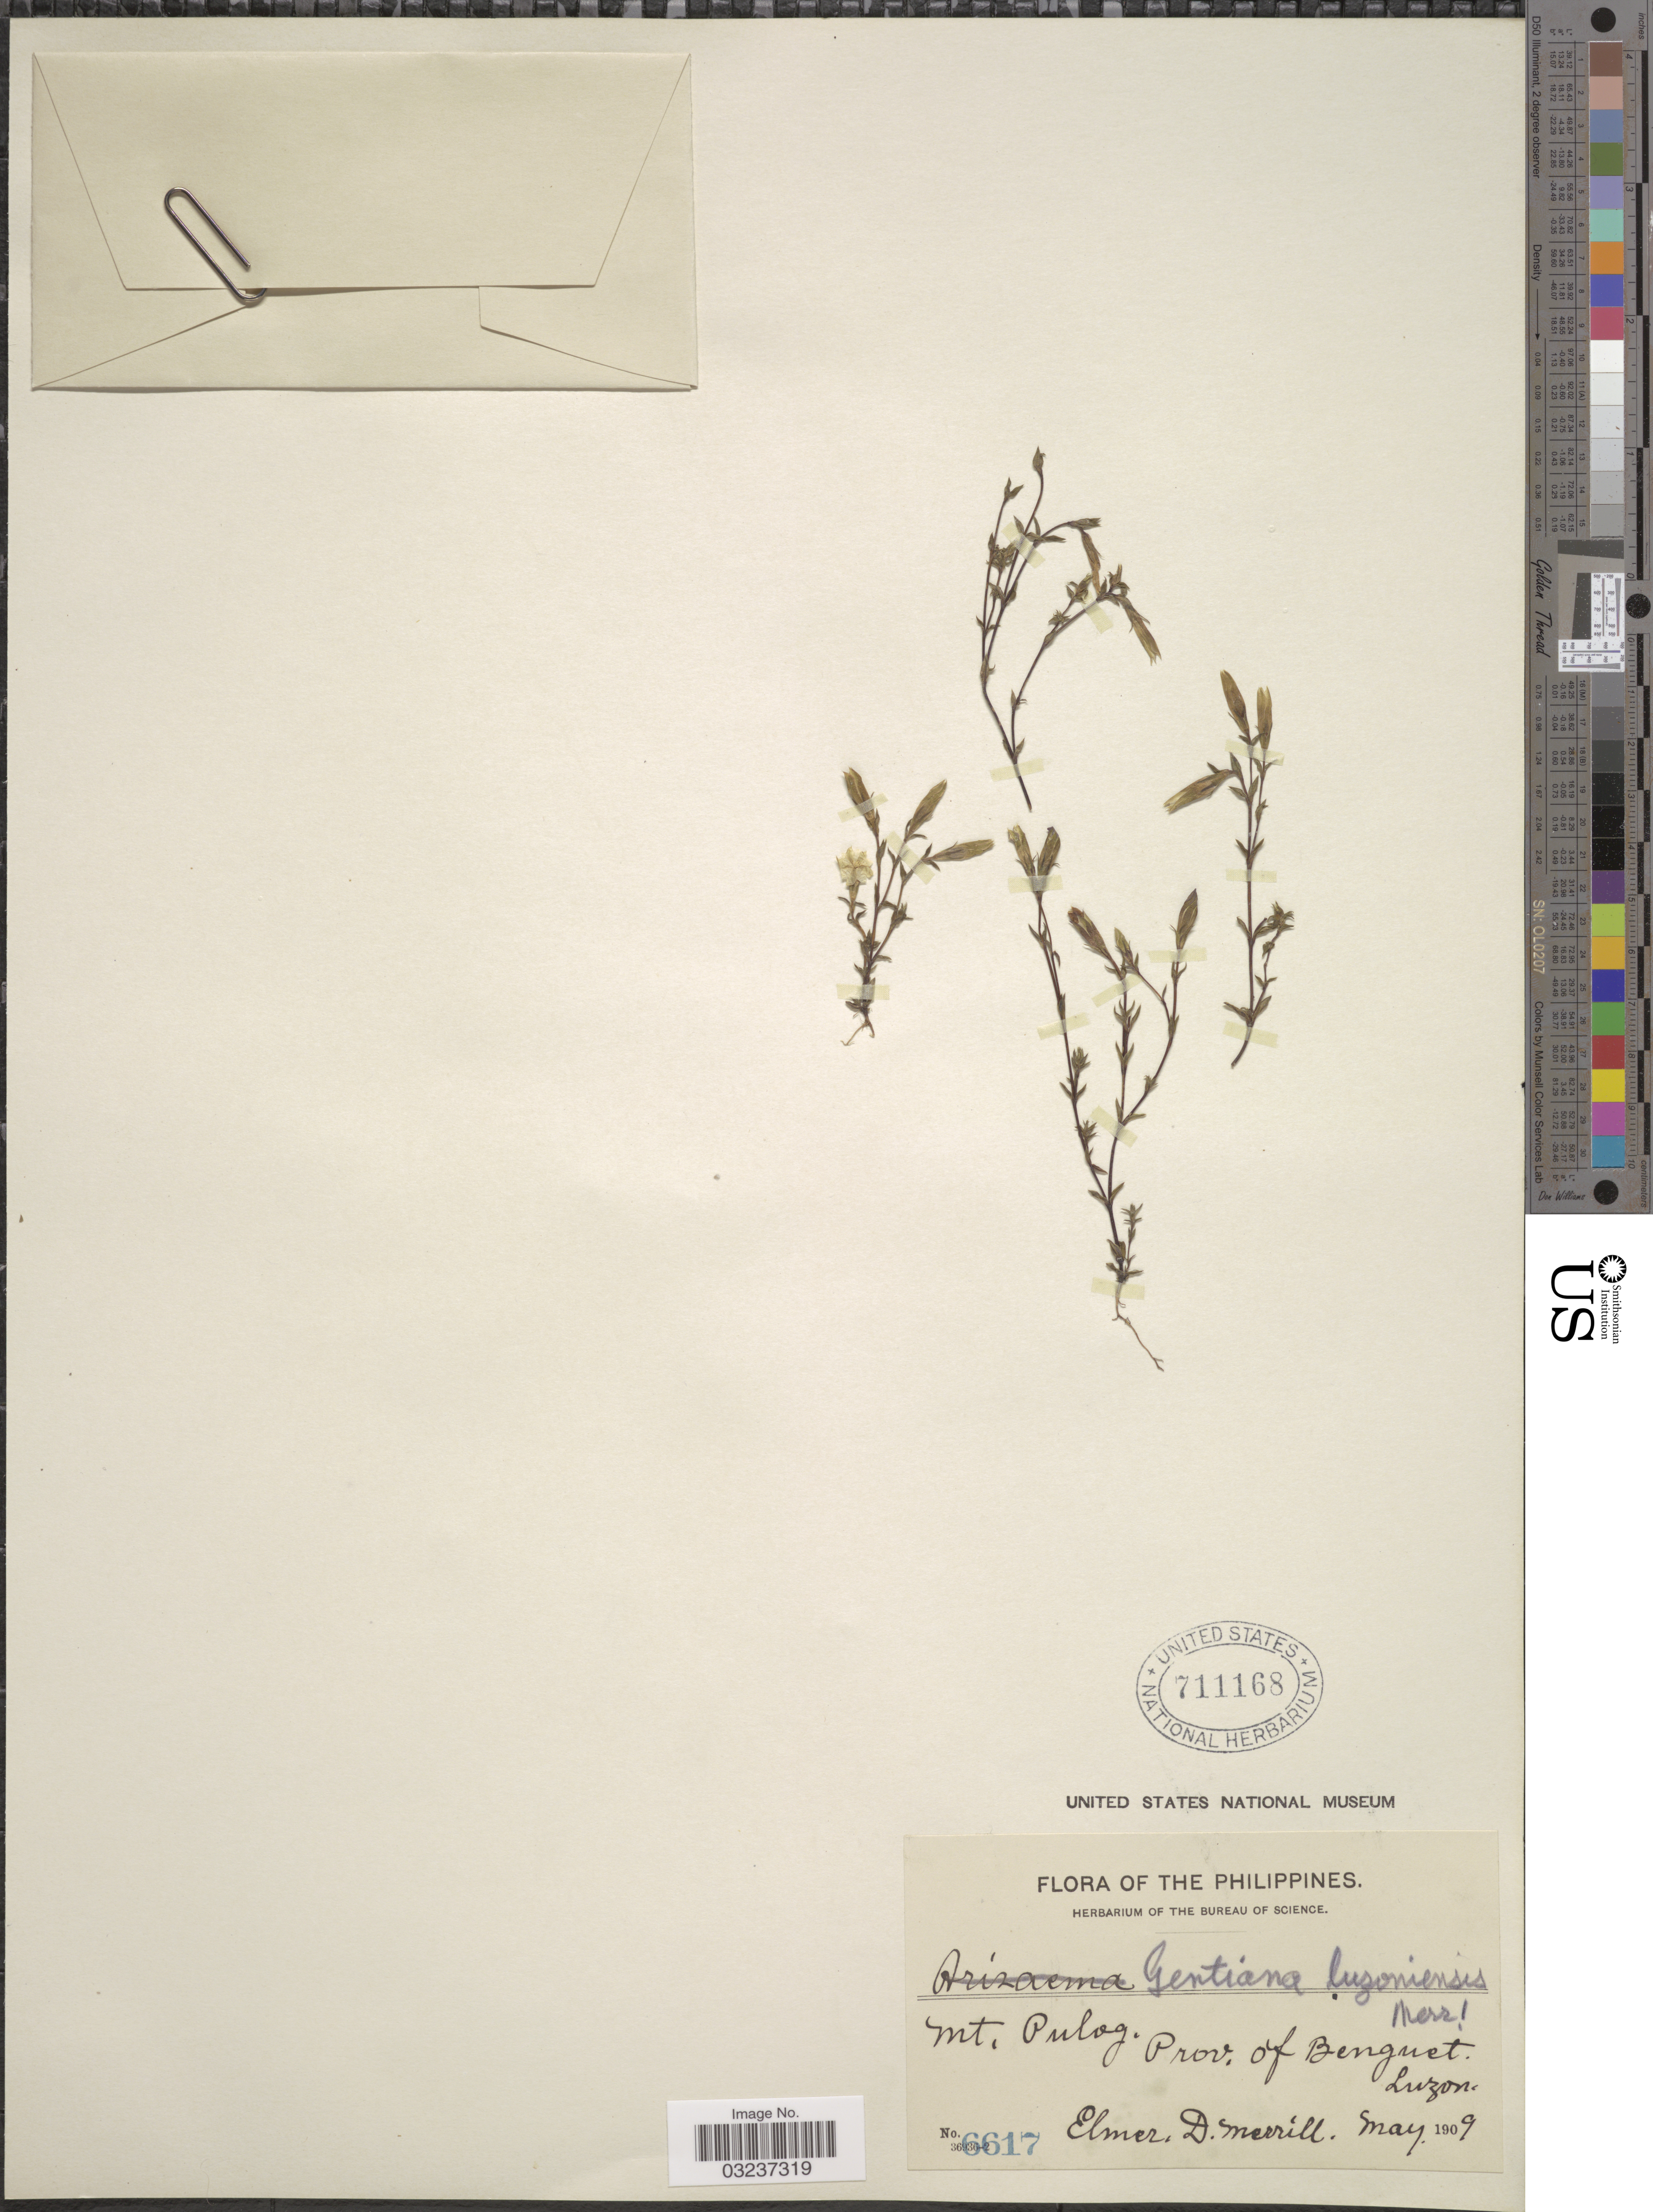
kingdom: Plantae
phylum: Tracheophyta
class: Magnoliopsida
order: Gentianales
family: Gentianaceae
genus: Gentiana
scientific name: Gentiana luzoniensis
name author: Merr.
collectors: E. D. Merrill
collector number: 6617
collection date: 1909-05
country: Philippines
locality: Mt. Pulog, Prov. of Benguet. Luzon.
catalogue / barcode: US 711168